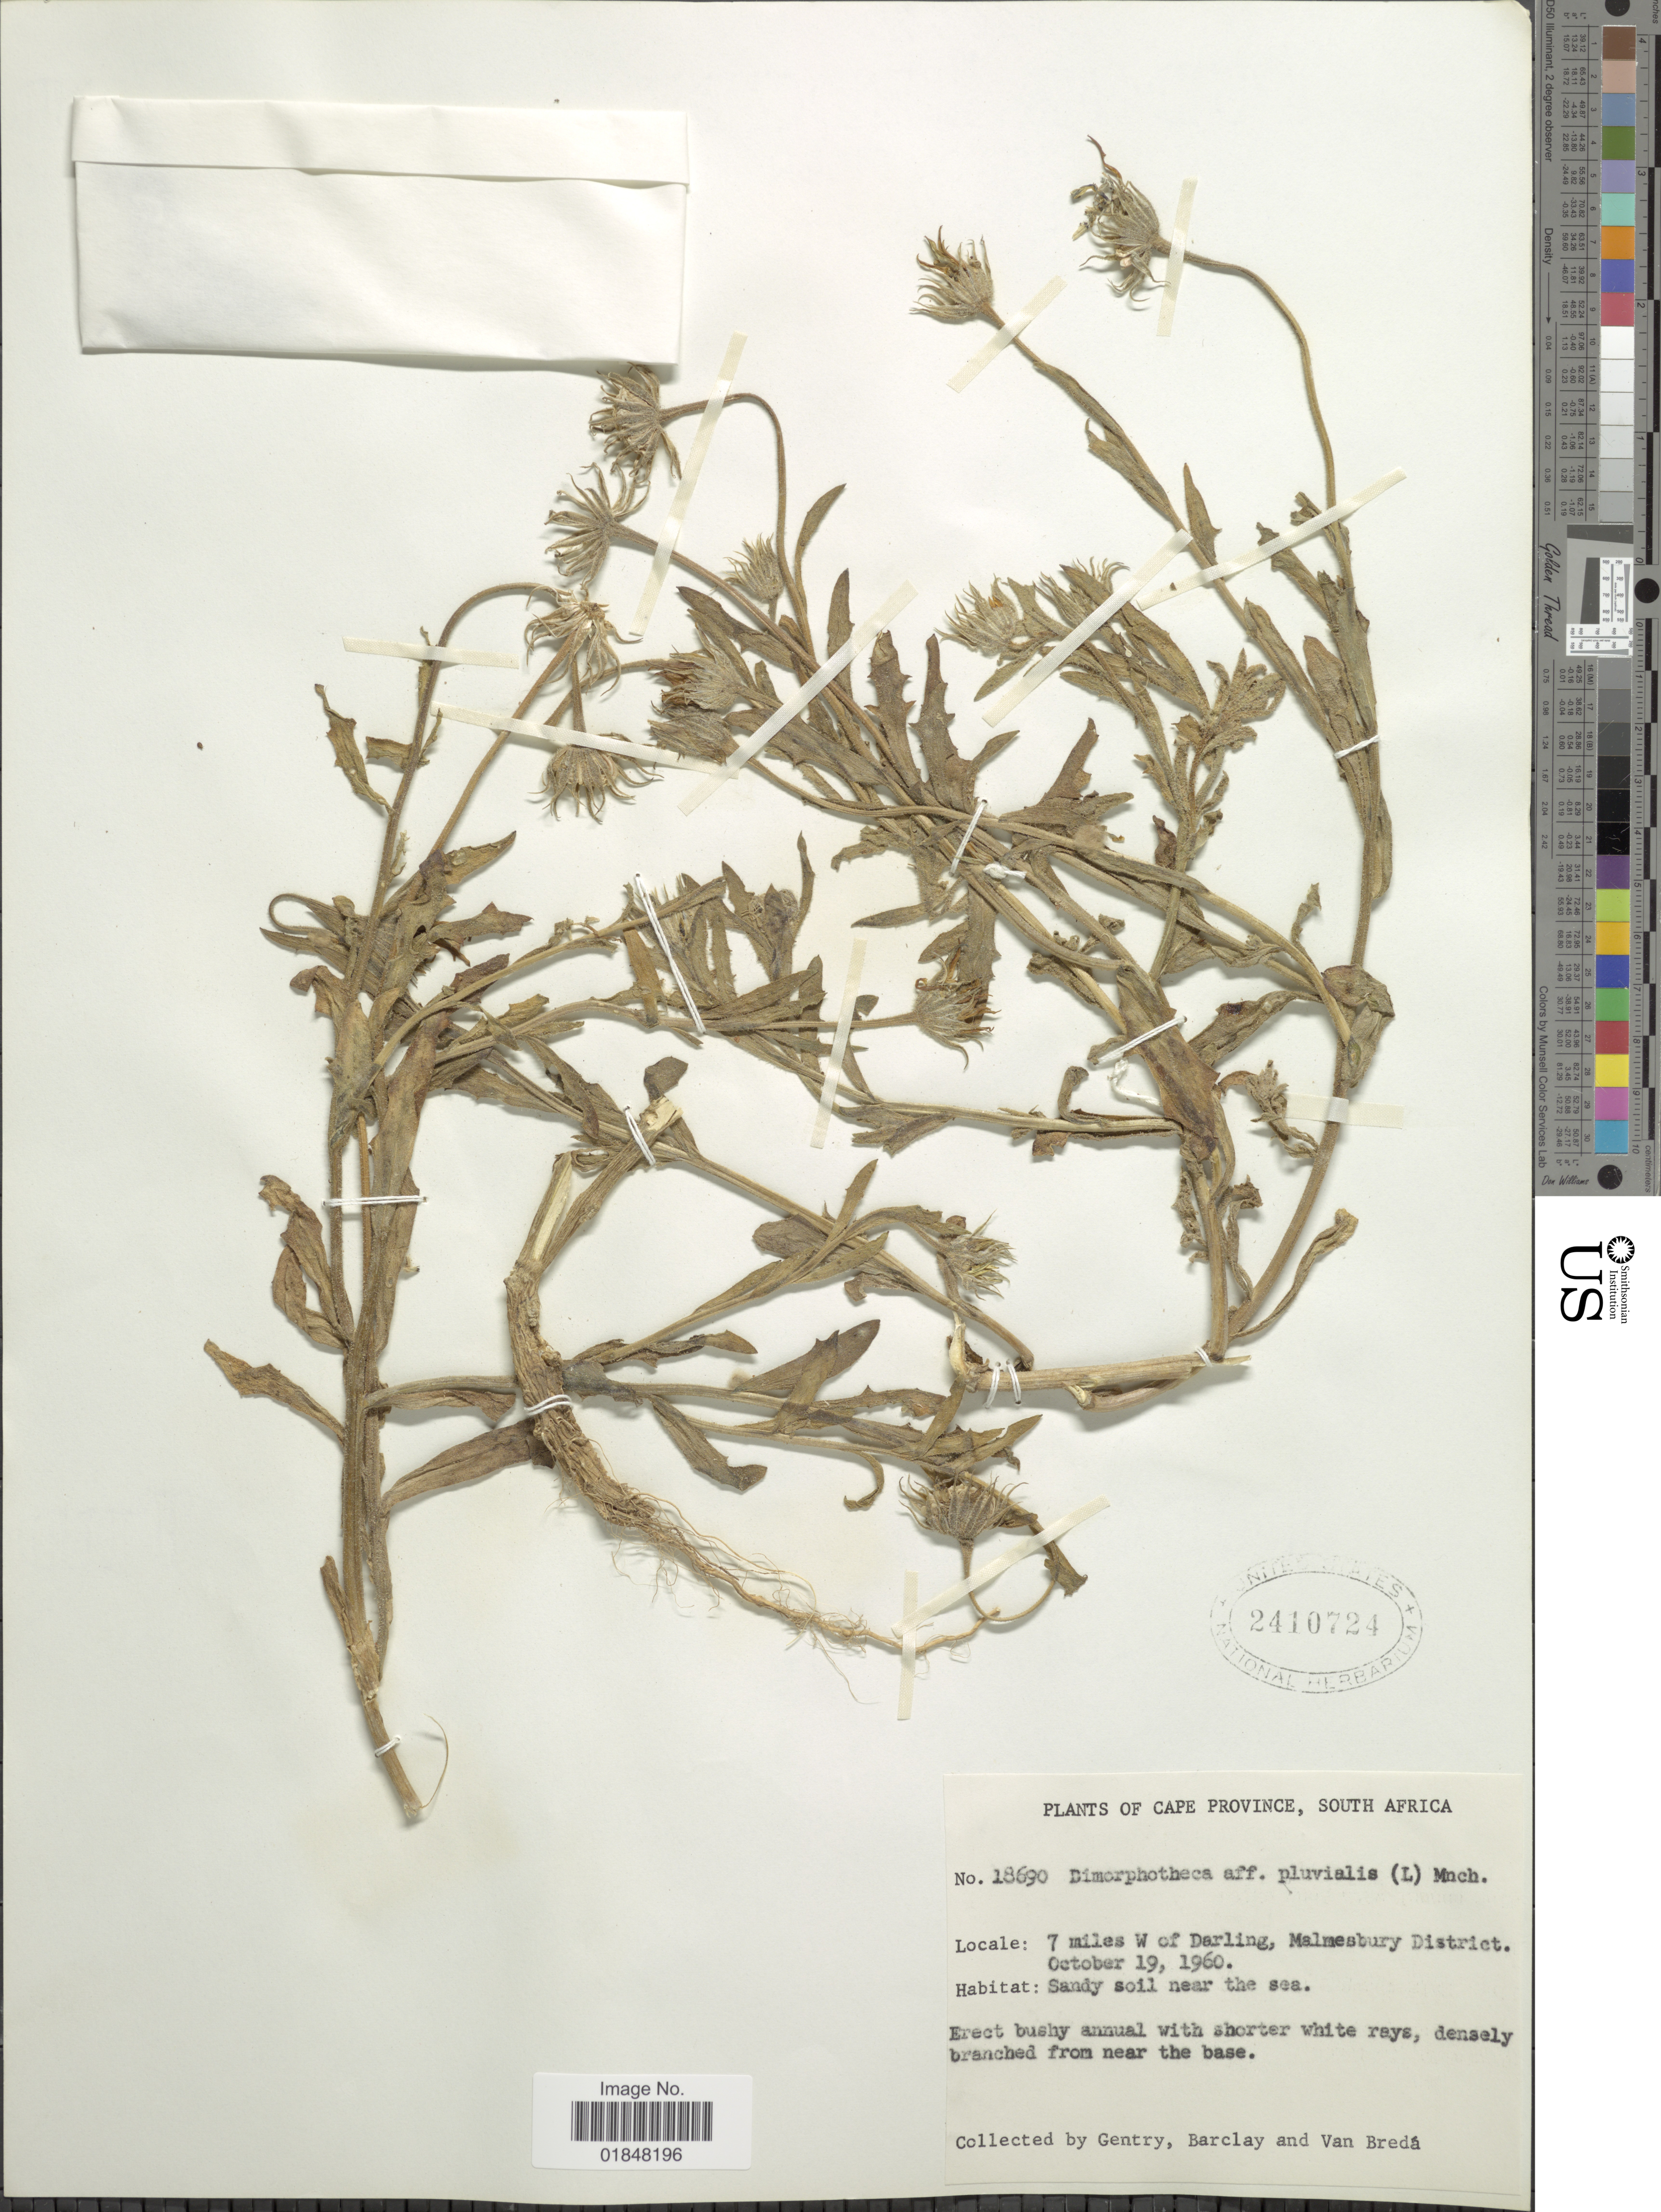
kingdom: Plantae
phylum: Tracheophyta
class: Magnoliopsida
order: Asterales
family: Asteraceae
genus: Dimorphotheca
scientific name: Dimorphotheca pluvialis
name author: (L.) Moench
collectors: Gentry, --, -- Barclay & P. Van Breda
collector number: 18690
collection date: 1960-10-19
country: South Africa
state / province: Western Cape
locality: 7 miles W of Darling, Malmesbury District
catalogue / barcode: US 2410724